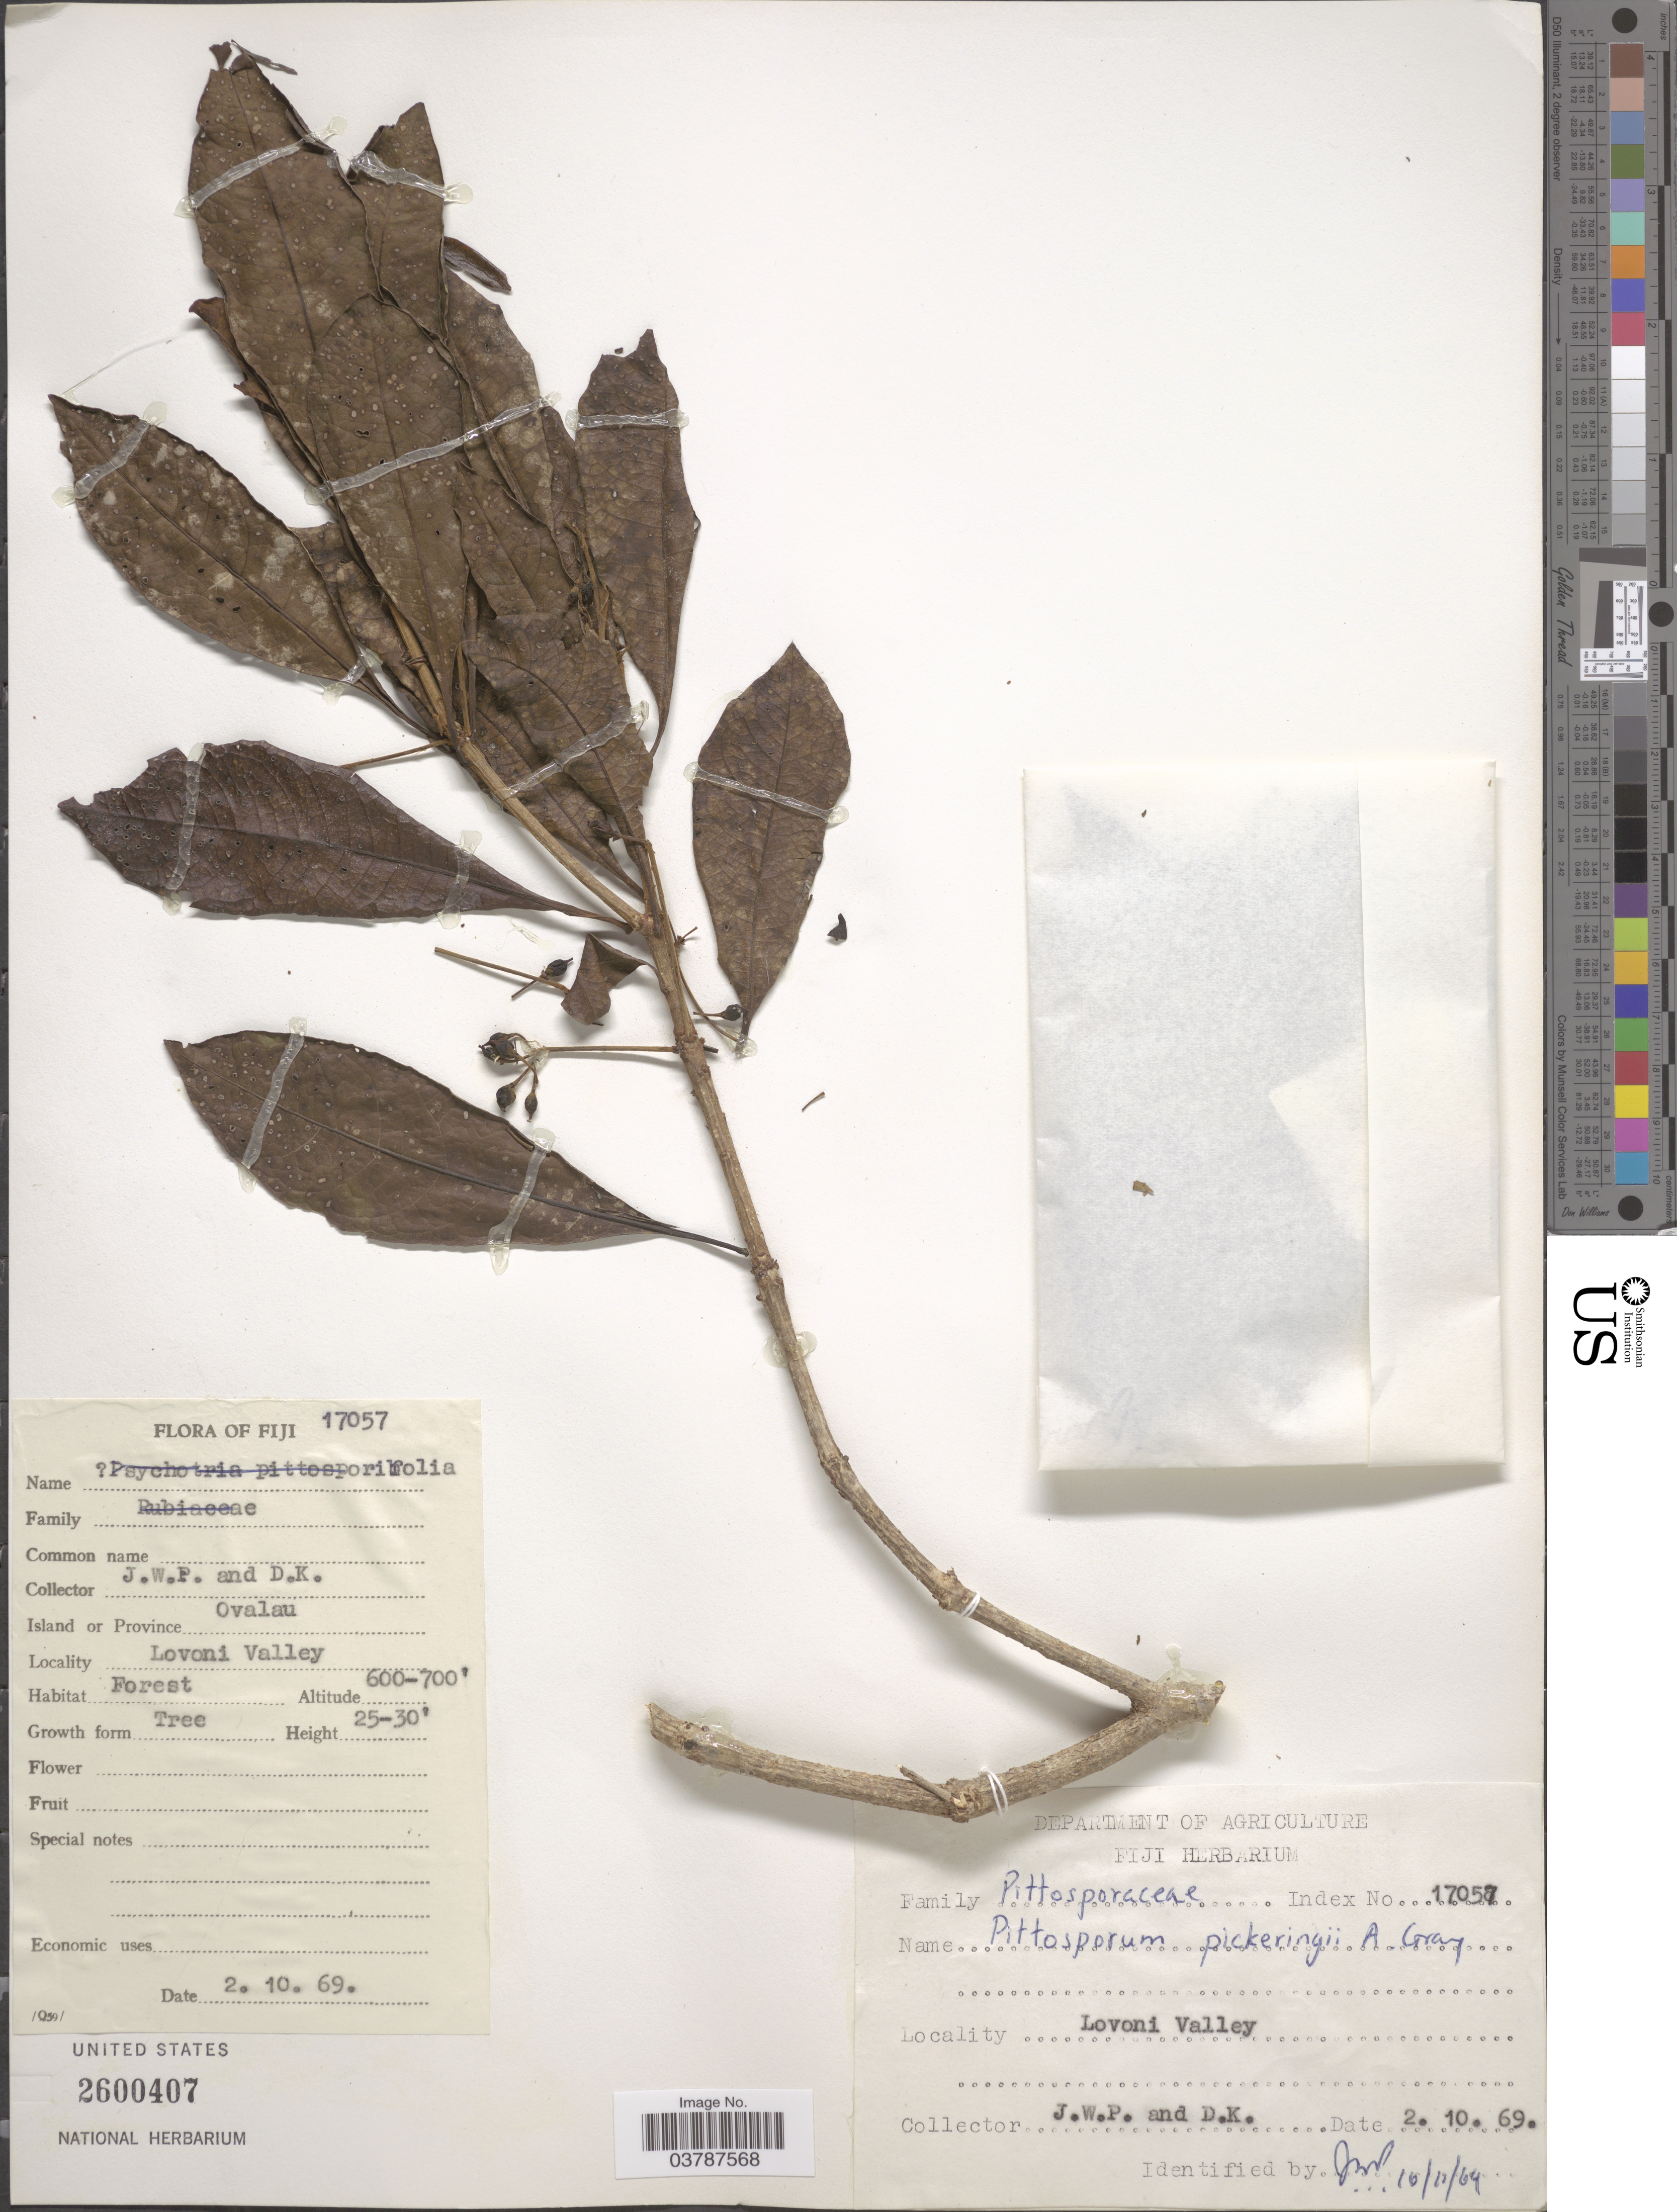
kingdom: Plantae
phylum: Tracheophyta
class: Magnoliopsida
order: Apiales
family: Pittosporaceae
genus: Pittosporum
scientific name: Pittosporum pickeringii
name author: A. Gray in Wilkes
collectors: J. W. P. & D. K.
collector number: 17057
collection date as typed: Transcribed d/m/y: 2/10/69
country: Fiji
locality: Island or Province Ovalau. Lovoni Valley.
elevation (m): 183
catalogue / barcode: US 2600407